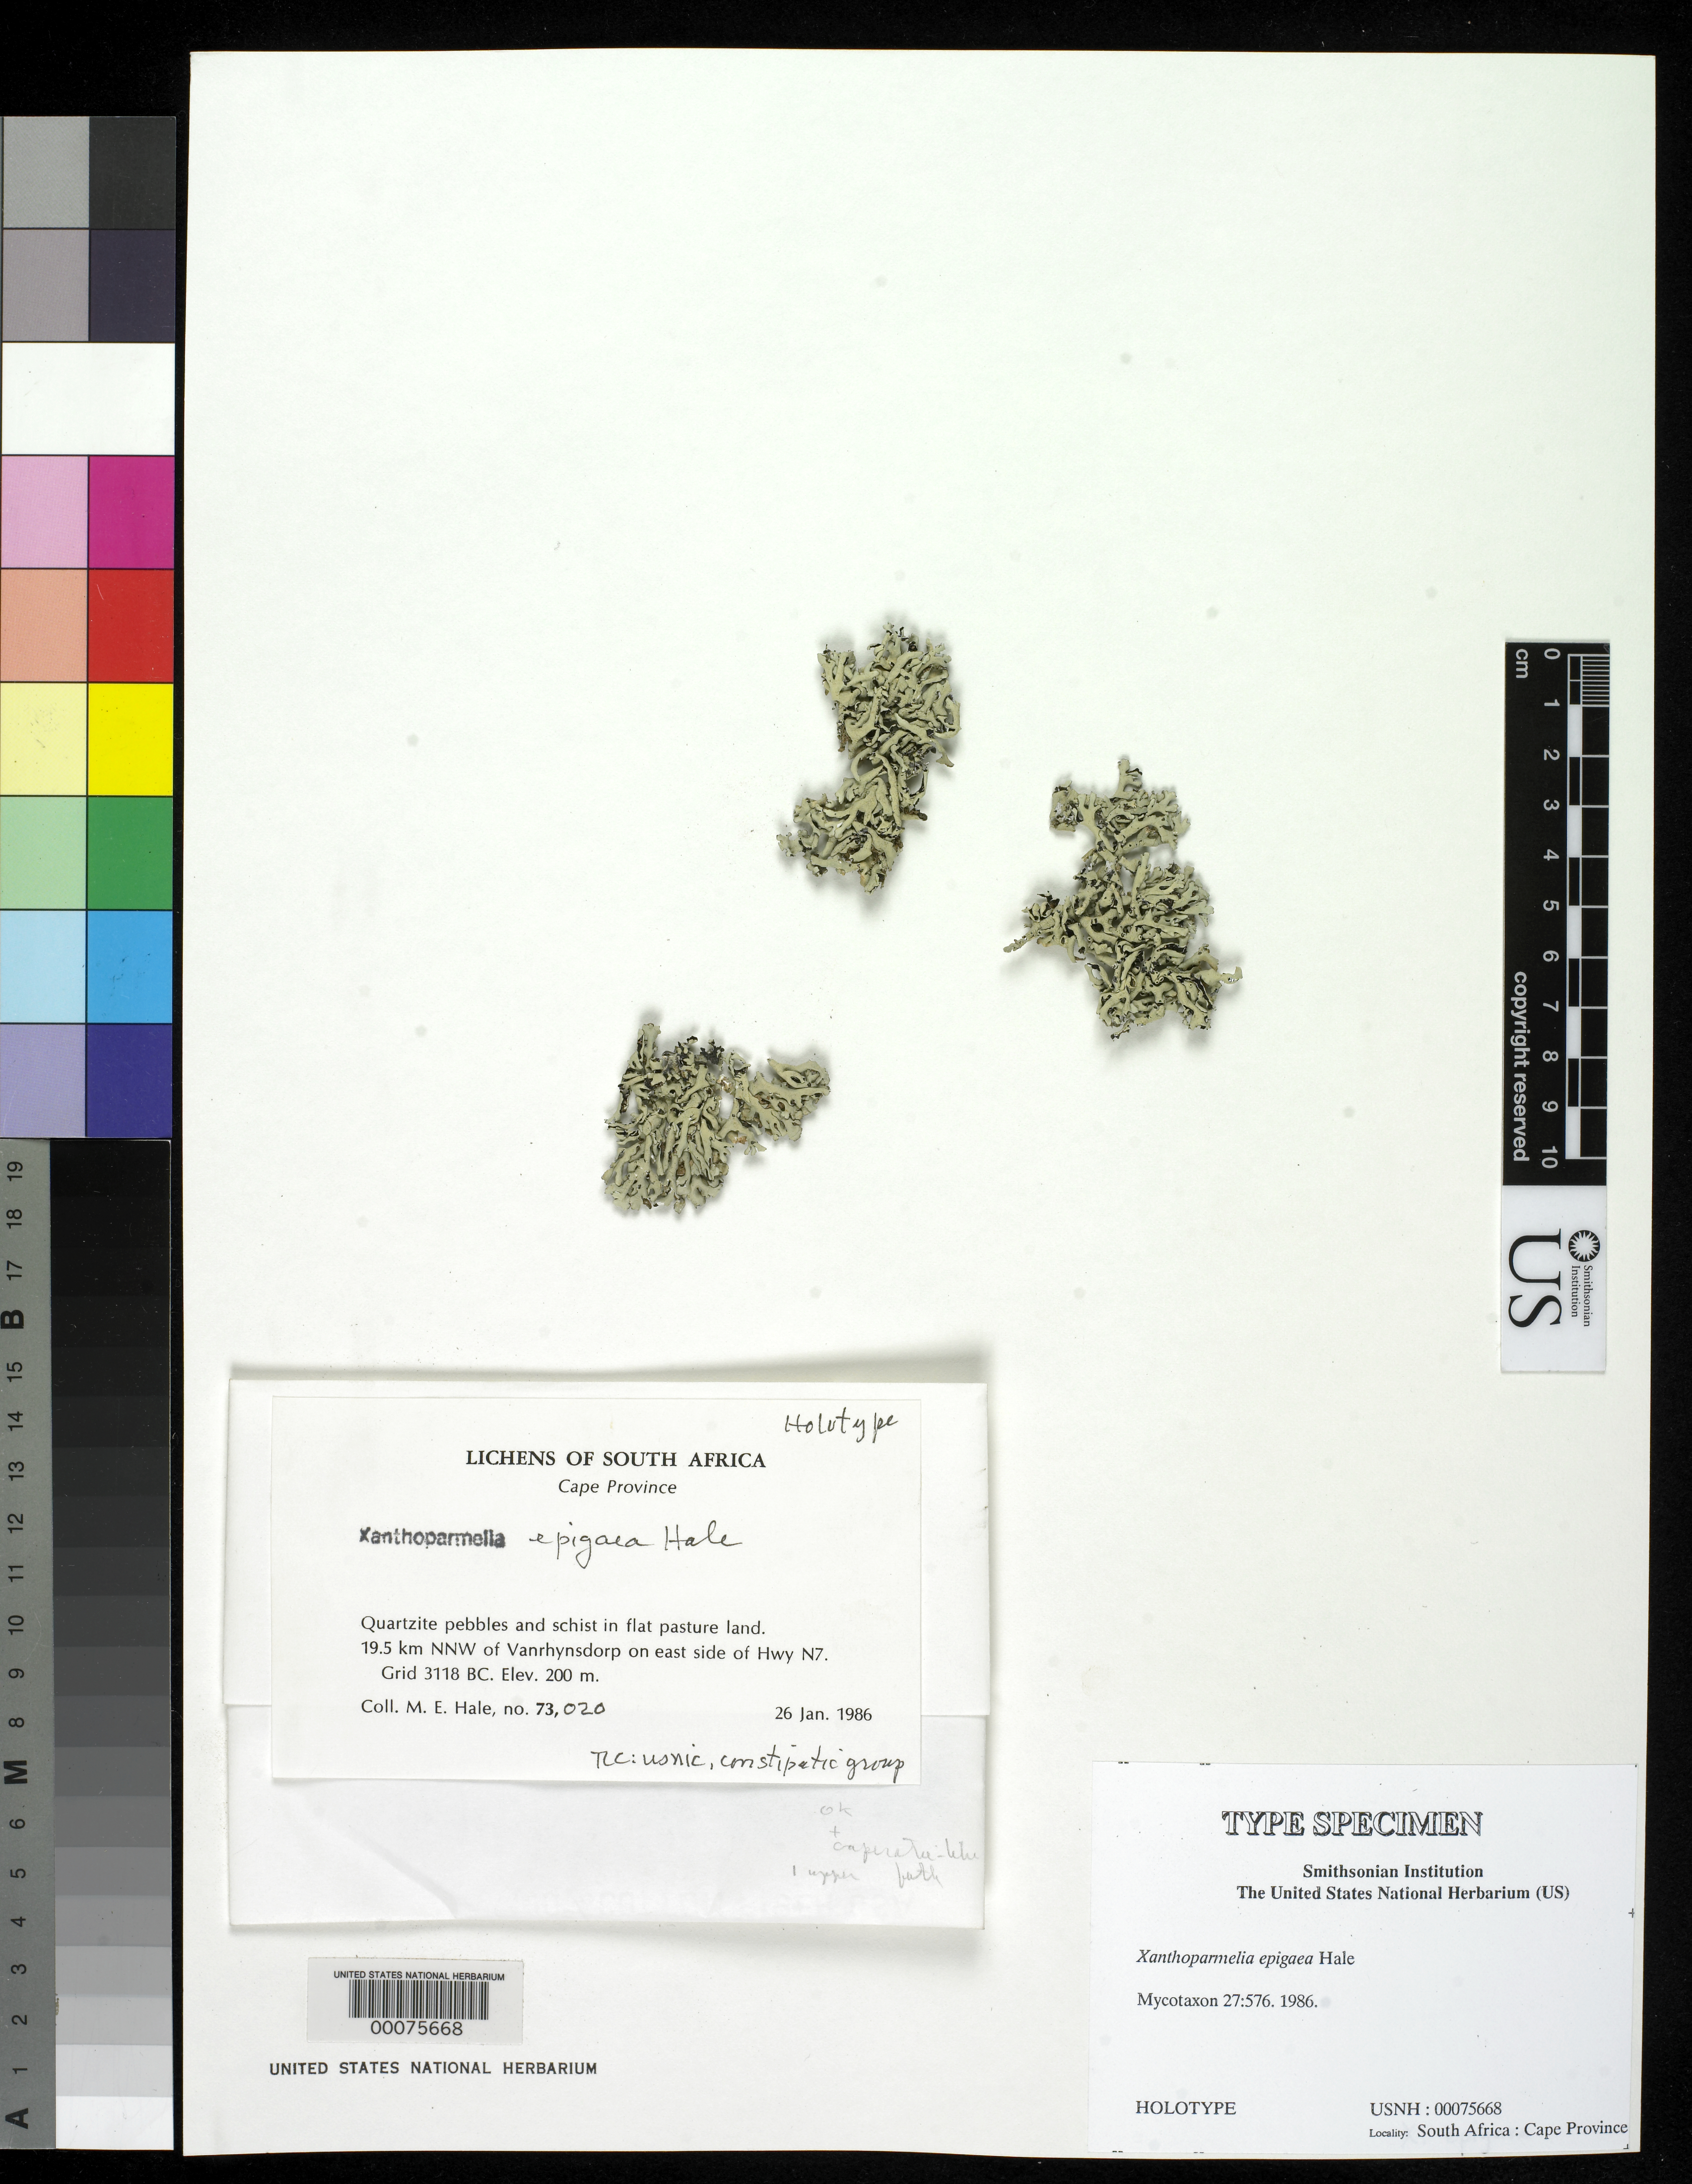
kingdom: Fungi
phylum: Ascomycota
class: Lecanoromycetes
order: Lecanorales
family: Parmeliaceae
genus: Xanthoparmelia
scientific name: Xanthoparmelia epigaea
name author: Hale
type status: Holotype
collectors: M. Hale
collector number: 73020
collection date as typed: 26 Jan 1986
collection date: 1986-01-26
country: South Africa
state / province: Western Cape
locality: Grid 3118 BC, 19.5 km NNW of Vanrhynsdorp on E side of Hwy N7, quartzite pebbles and shist in flat pasture land.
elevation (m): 200